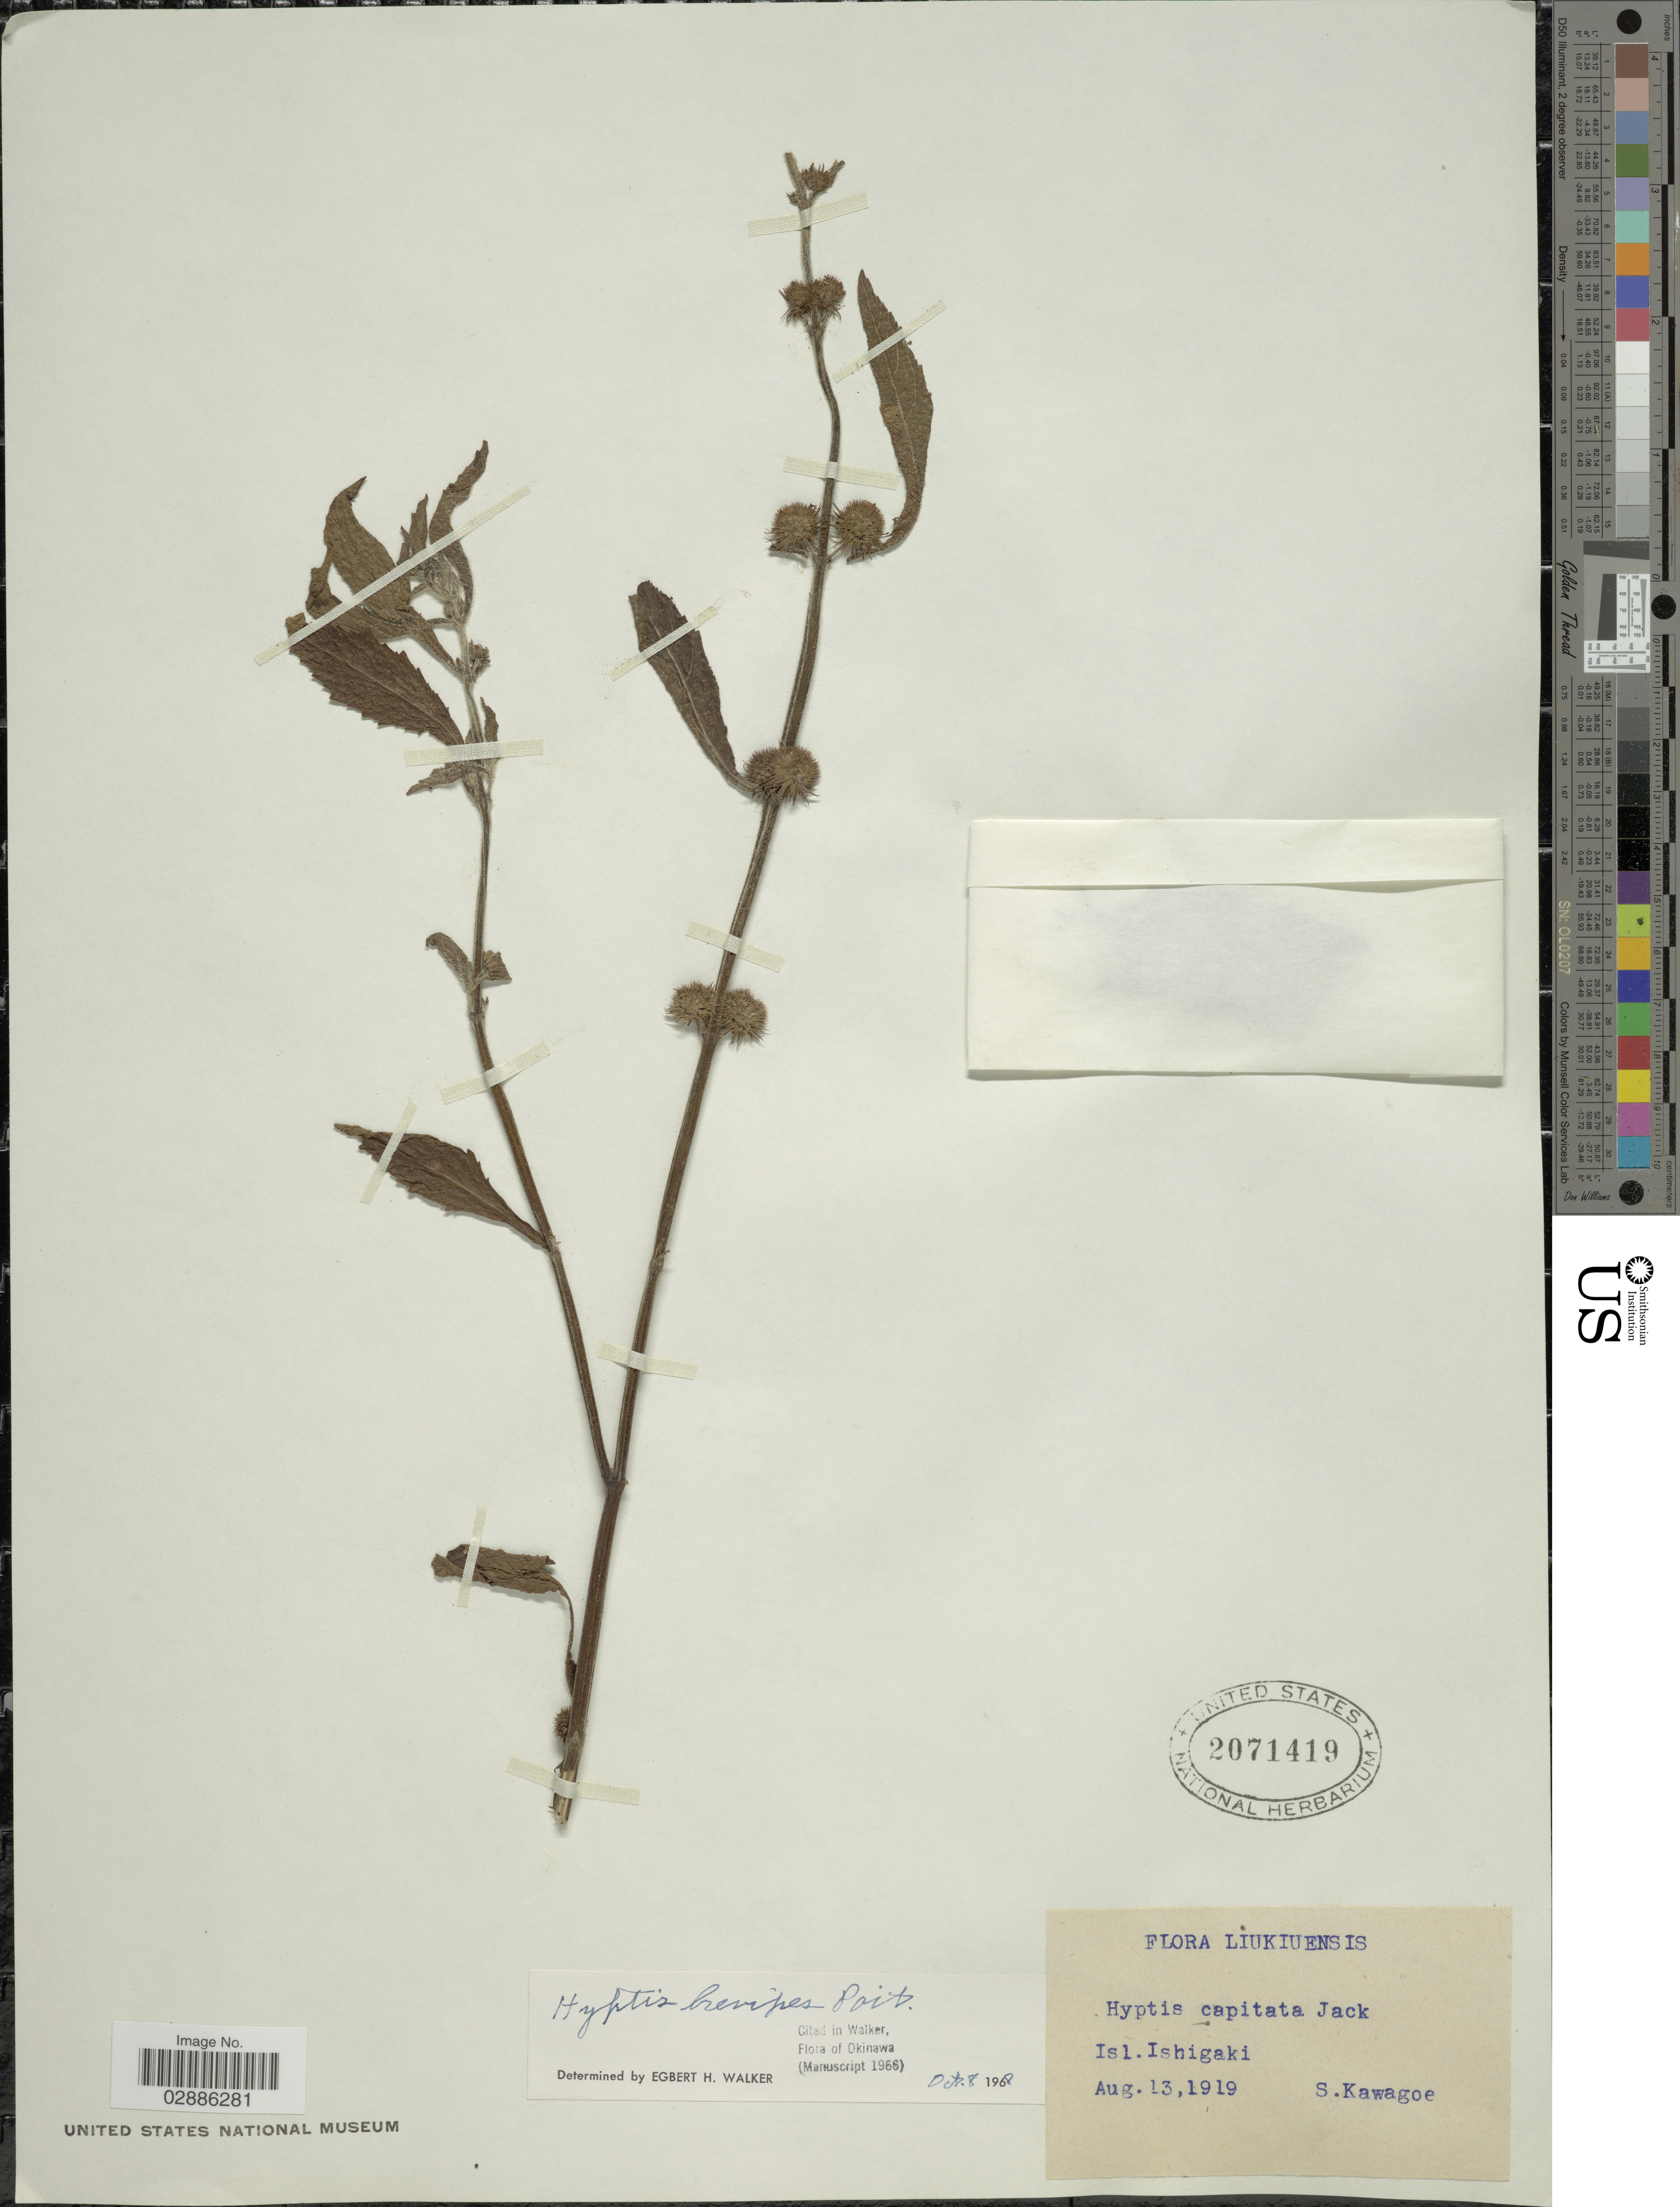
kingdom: Plantae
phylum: Tracheophyta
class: Magnoliopsida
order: Lamiales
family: Lamiaceae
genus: Hyptis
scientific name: Hyptis brevipes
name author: Poit.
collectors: S. Kawagoe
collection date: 1919-08-13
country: Japan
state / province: Okinawa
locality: Isl. Ishigaki, Liukiuensis.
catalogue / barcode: US 2071419